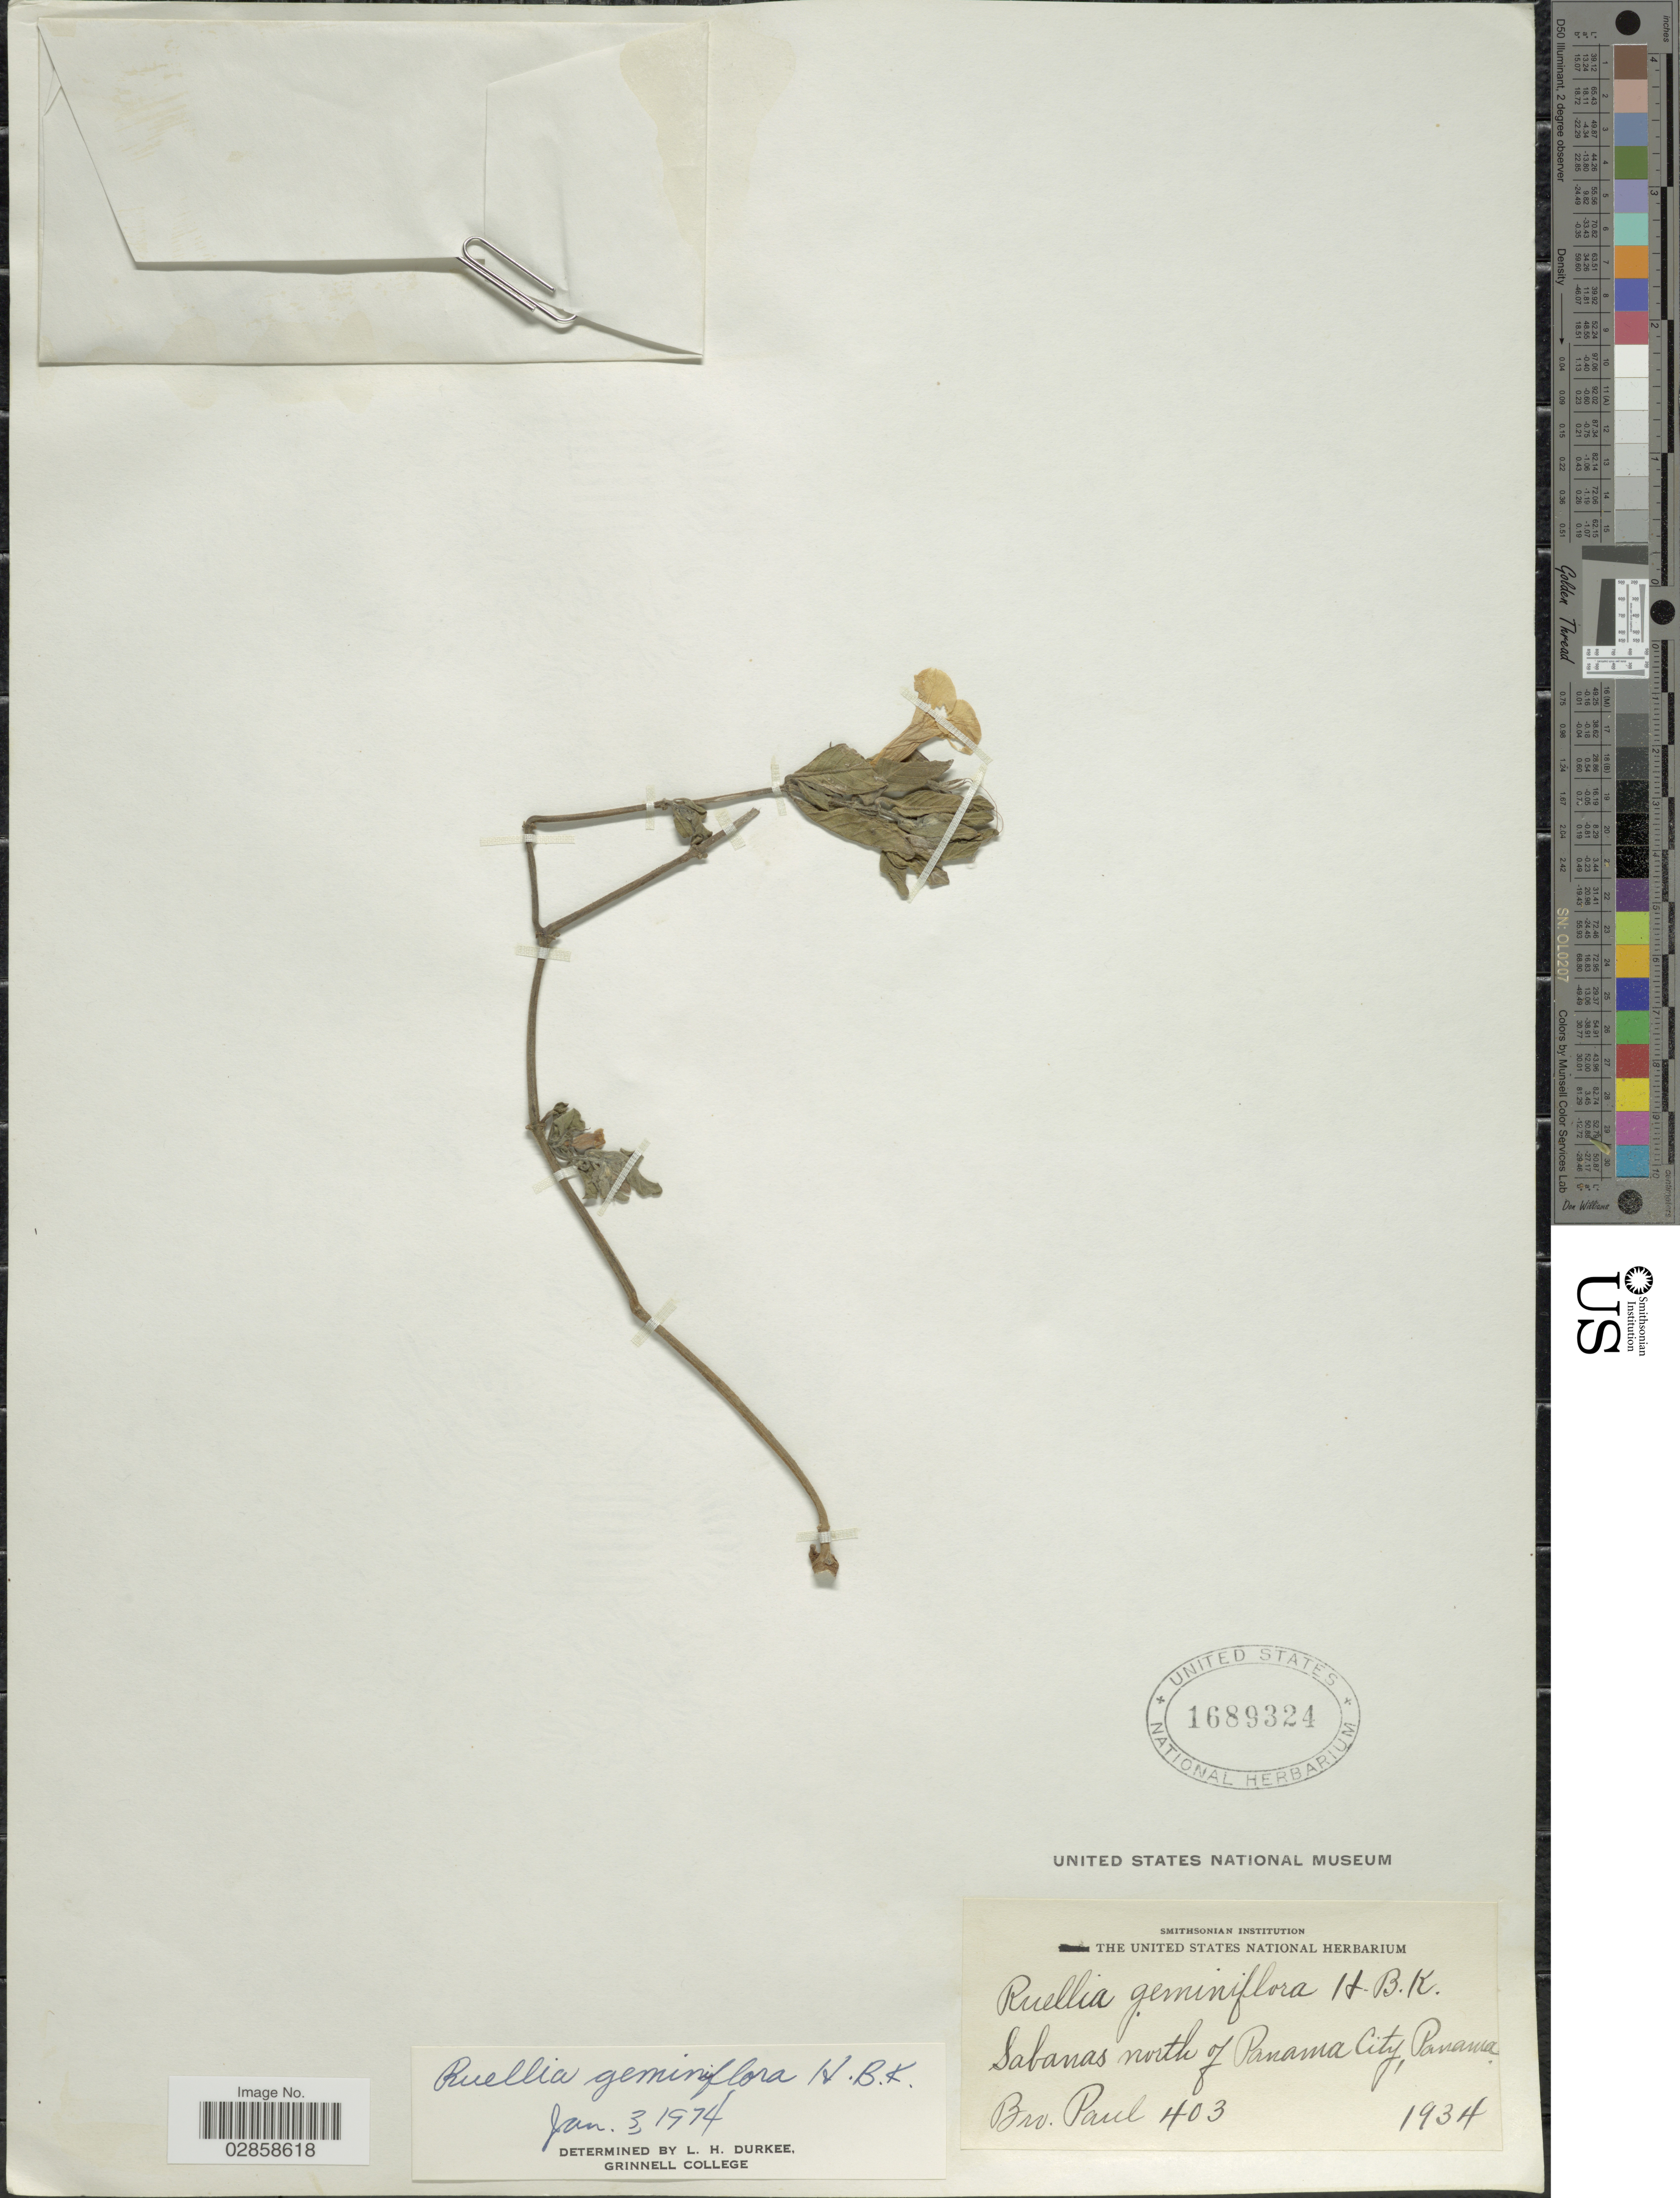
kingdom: Plantae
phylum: Tracheophyta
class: Magnoliopsida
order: Lamiales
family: Acanthaceae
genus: Ruellia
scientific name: Ruellia geminiflora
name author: Kunth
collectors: B. Paul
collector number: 403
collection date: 1934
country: Panama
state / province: Panamá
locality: Sabanas north of Panama City.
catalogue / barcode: US 1689324